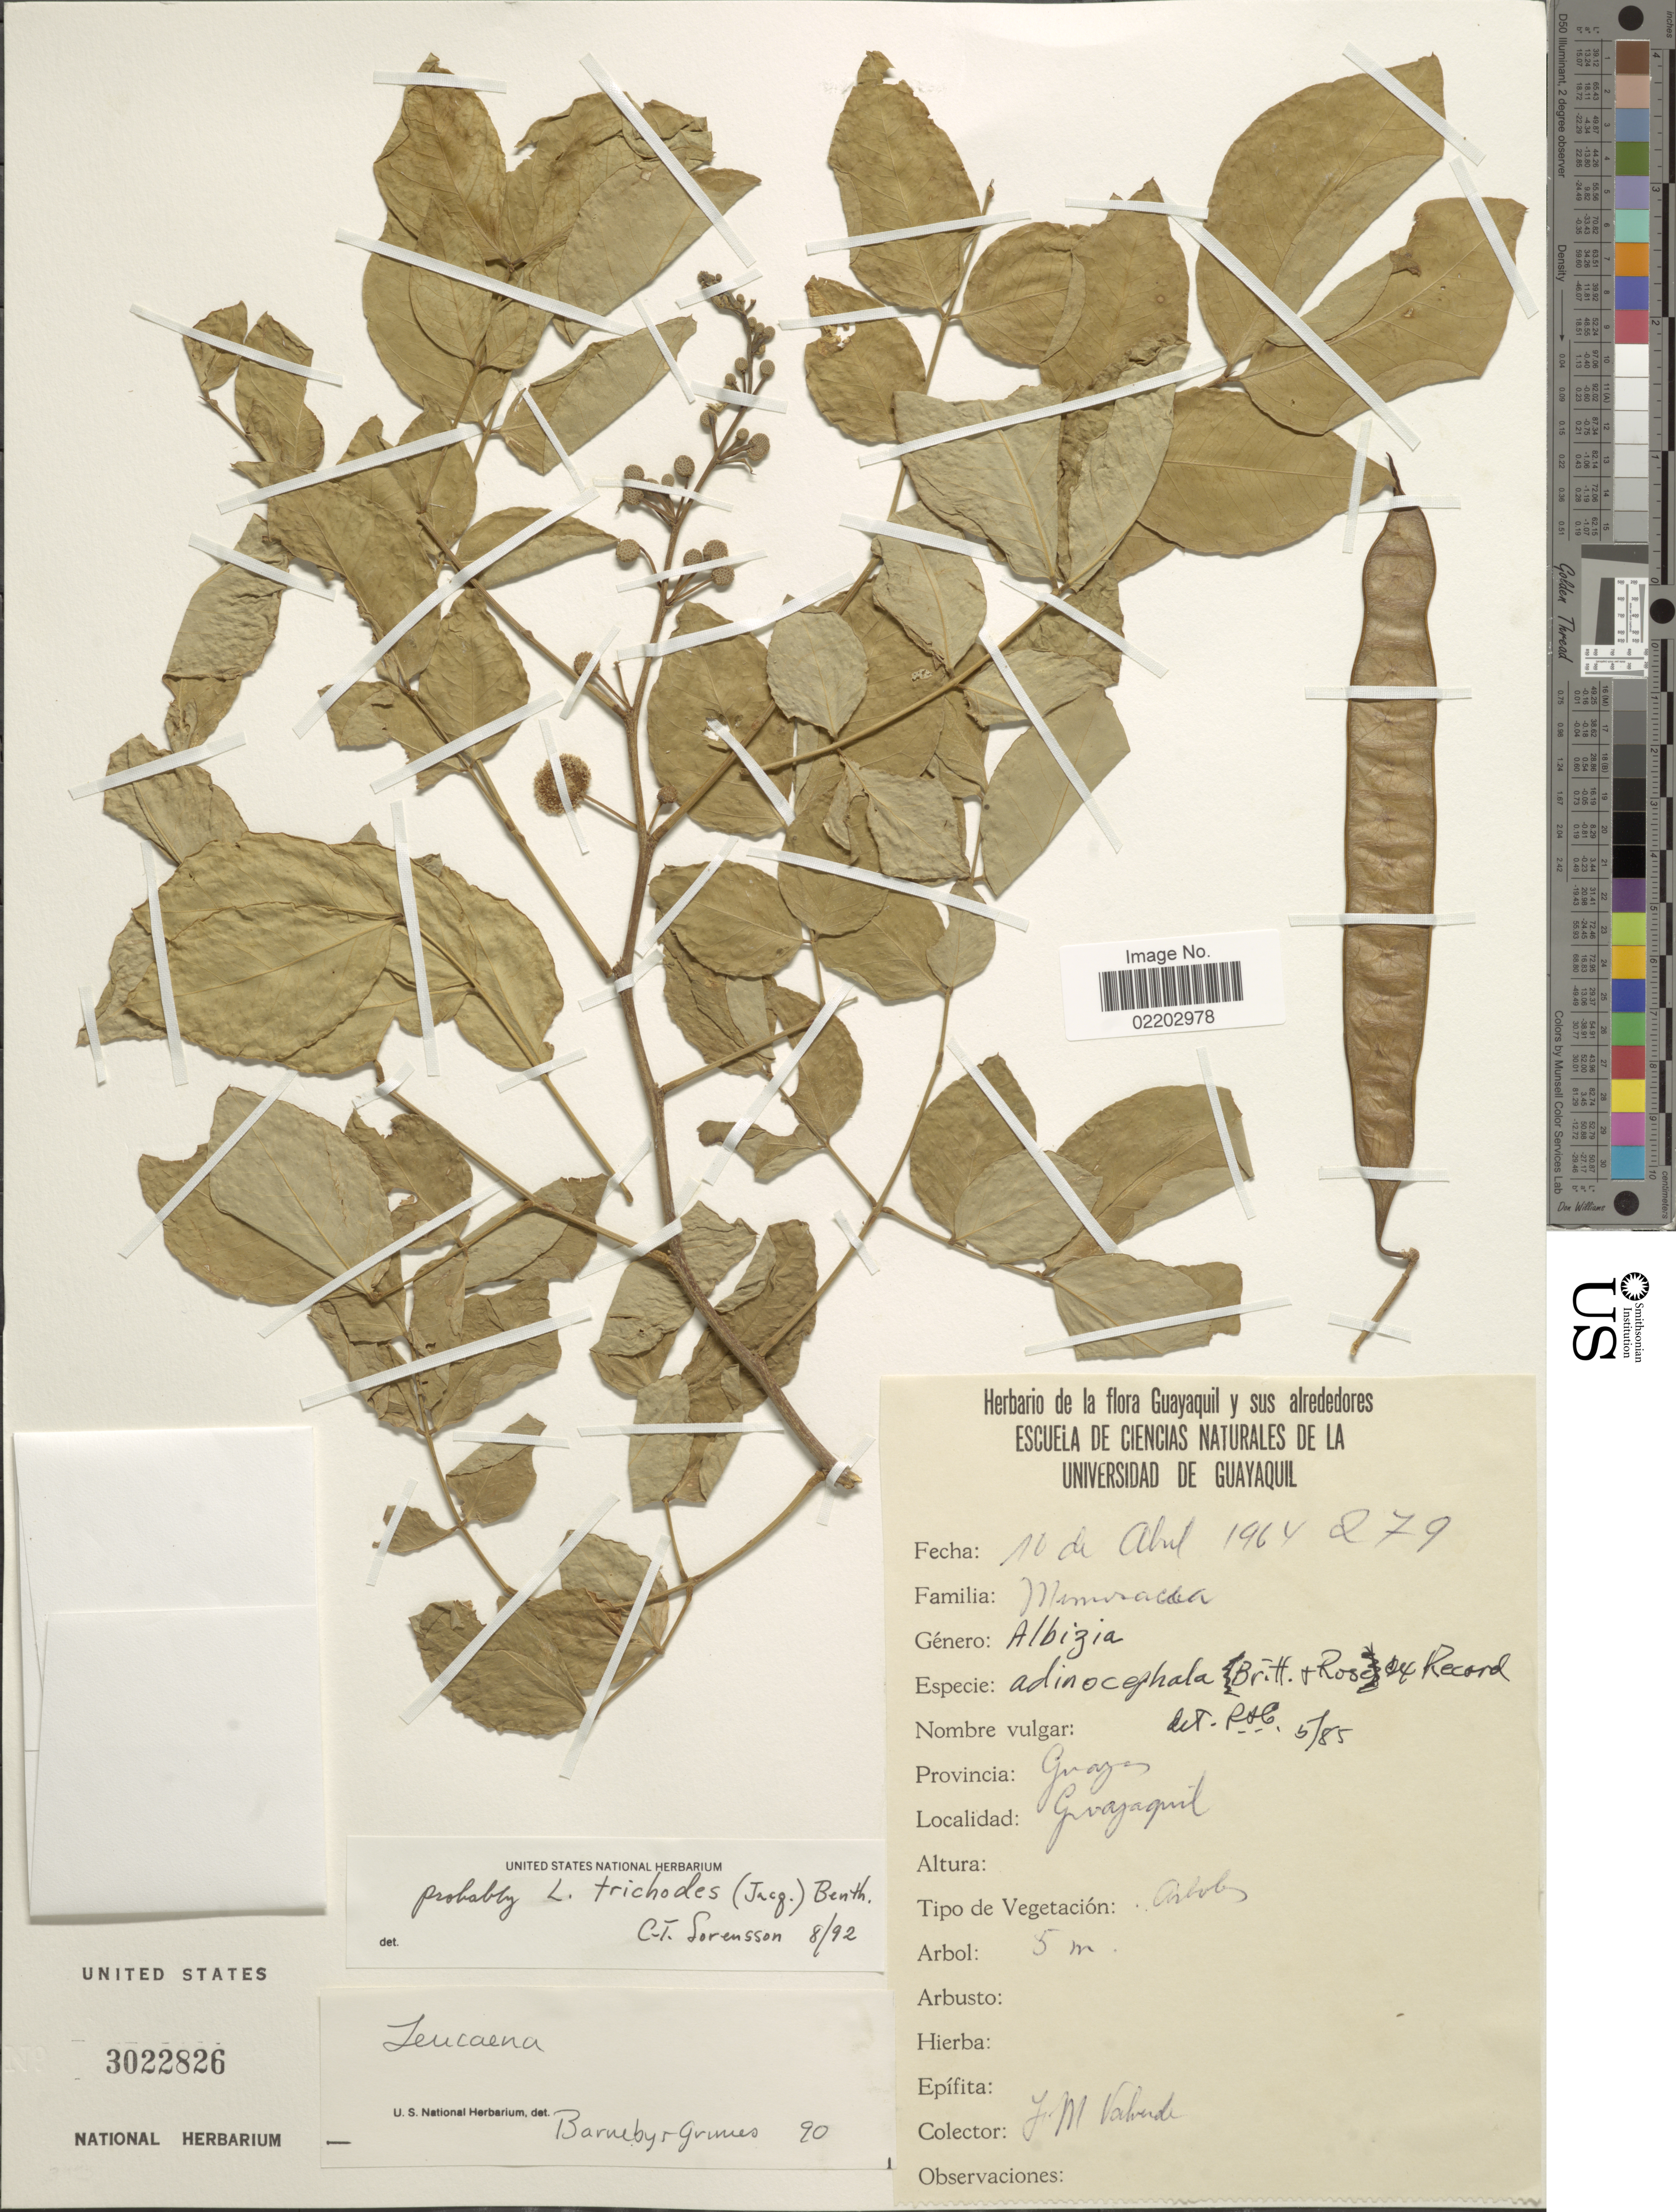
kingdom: Plantae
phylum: Tracheophyta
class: Magnoliopsida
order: Fabales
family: Fabaceae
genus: Leucaena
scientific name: Leucaena trichodes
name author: (Jacq.) Benth.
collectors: F. M. Valverde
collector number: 279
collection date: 1964-04-10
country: Ecuador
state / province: Guayas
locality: Provincia: Guayas. Gauyaquil.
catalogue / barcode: US 3022826